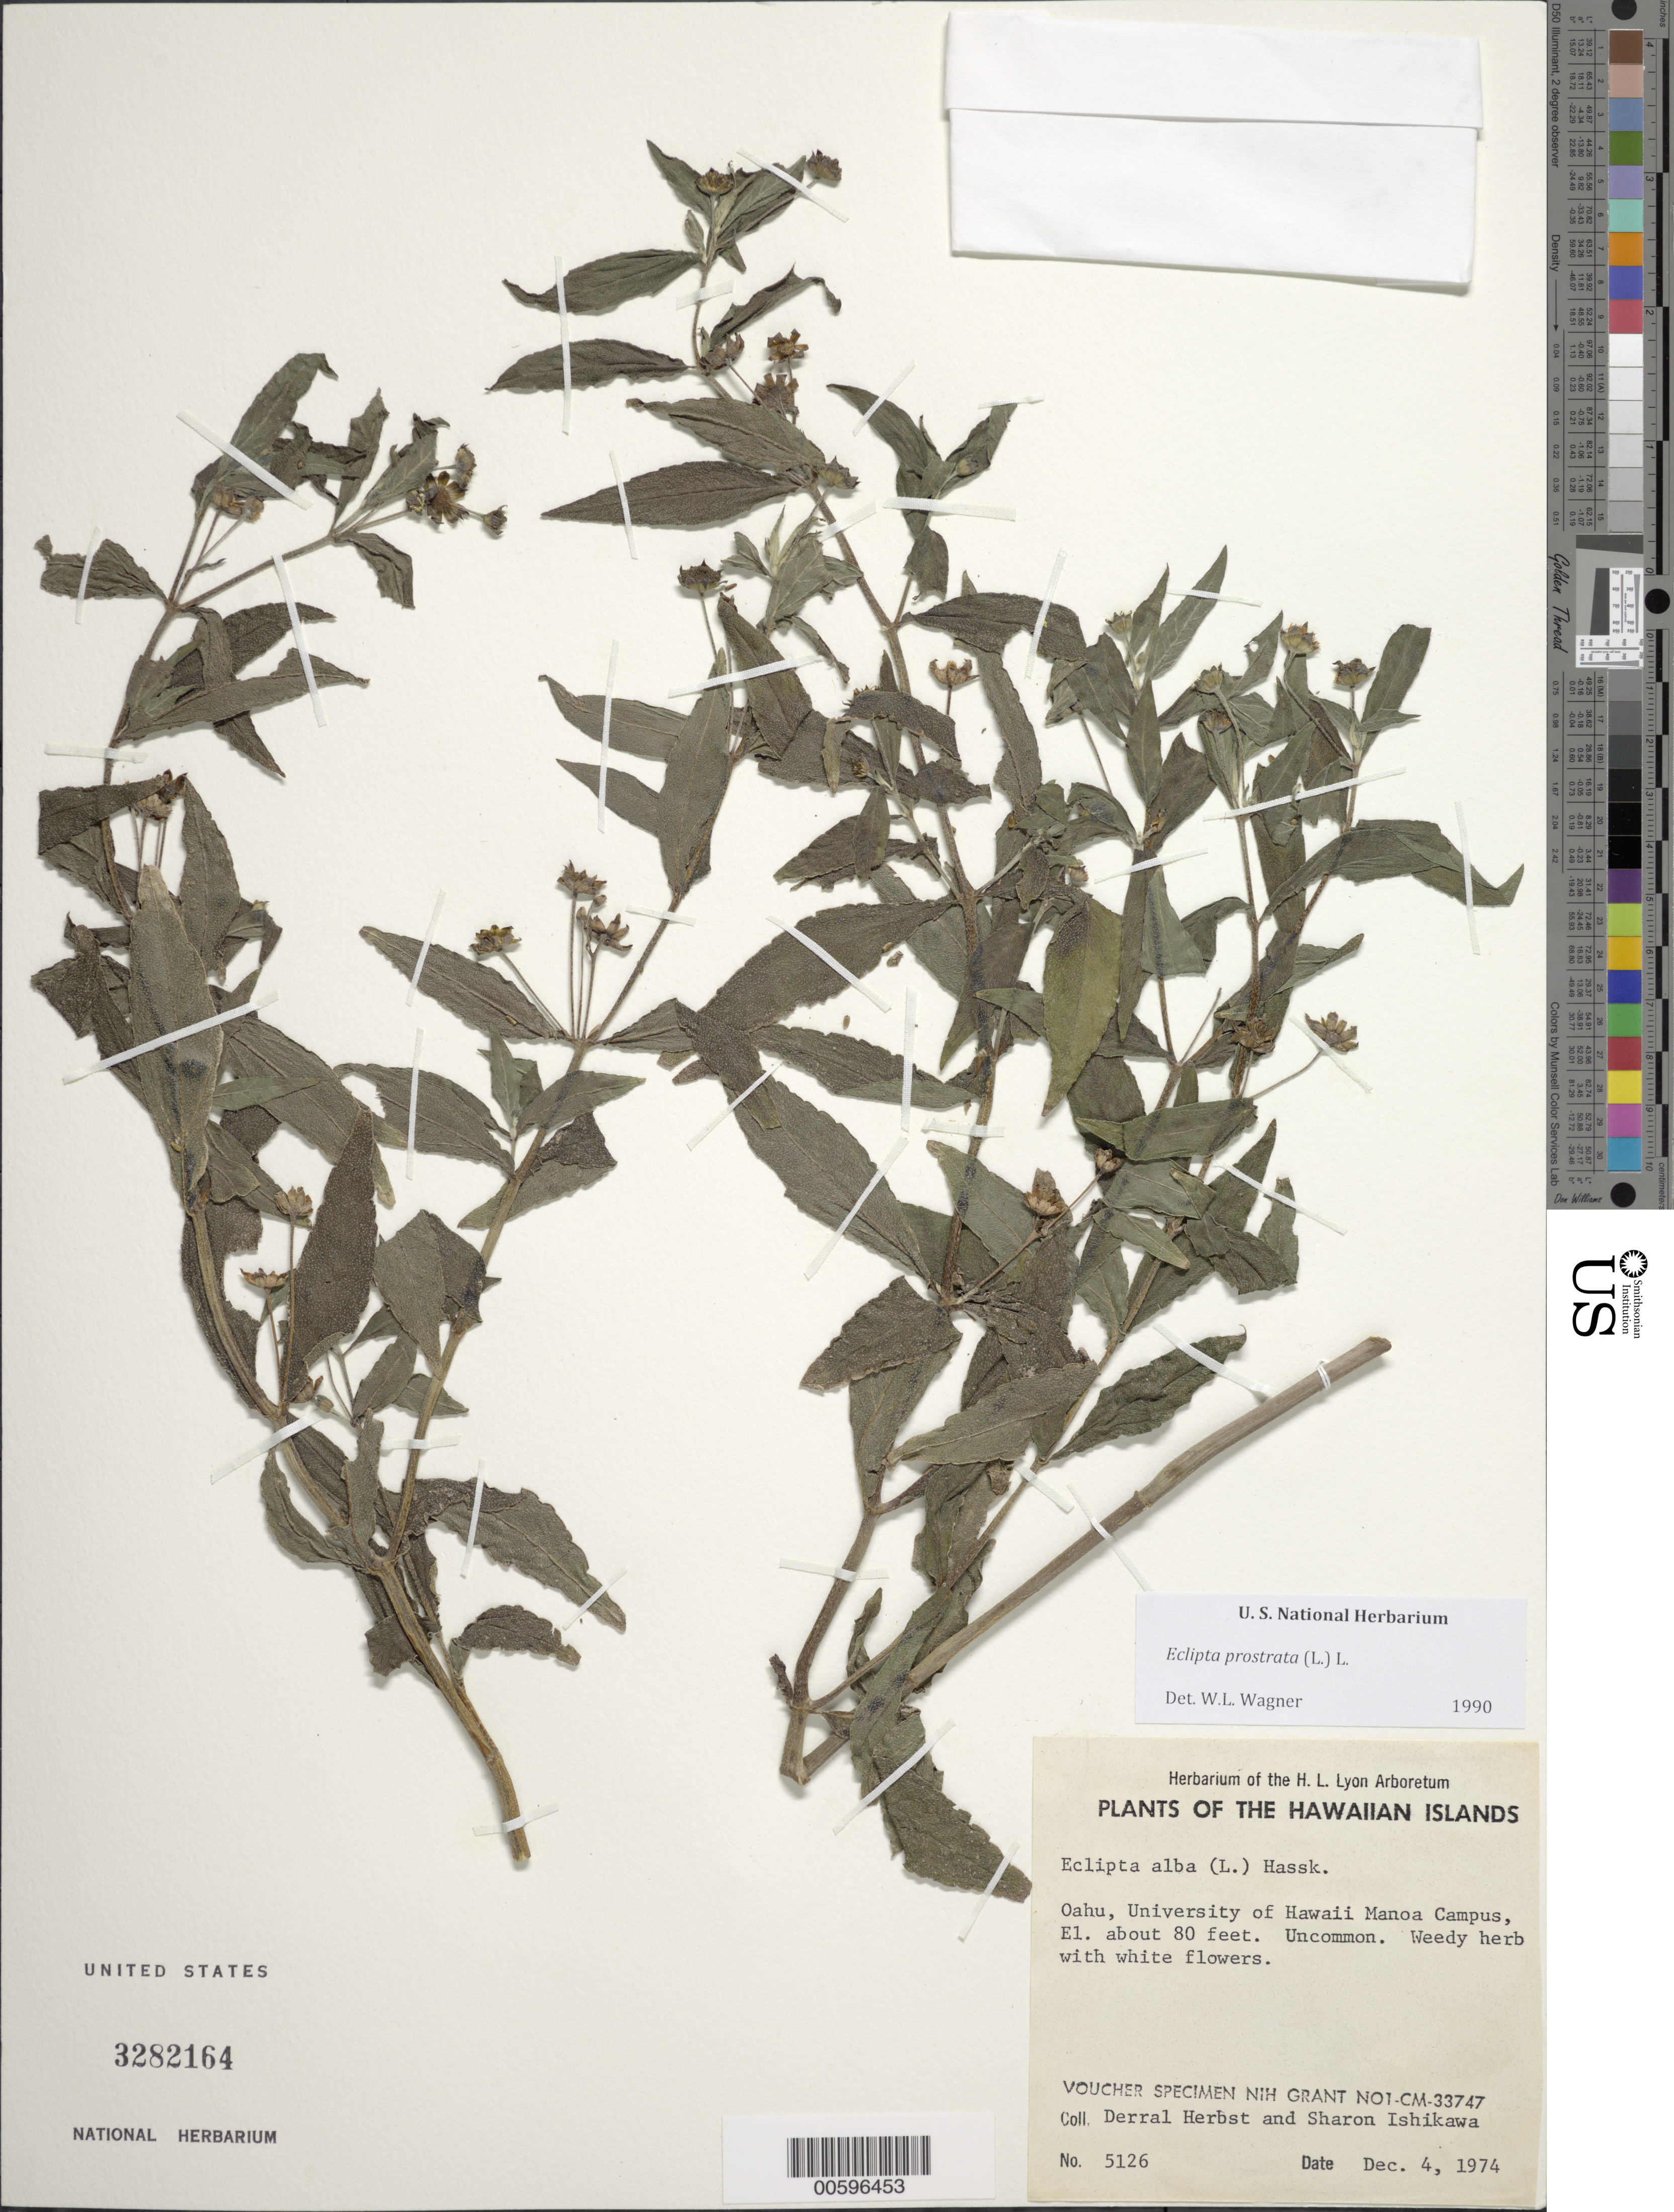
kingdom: Plantae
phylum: Tracheophyta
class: Magnoliopsida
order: Asterales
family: Asteraceae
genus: Eclipta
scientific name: Eclipta prostrata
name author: (L.) L.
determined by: Wagner, W. L., (BOT), Smithsonian Institution - National Museum of Natural History (UNITED STATES)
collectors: D. R. Herbst & S. Ishikawa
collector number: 5126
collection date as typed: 4 Dec 1974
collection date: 1974-12-04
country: United States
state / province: Hawaii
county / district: Honolulu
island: Oahu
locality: University of Hawaii Manoa Campus.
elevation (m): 24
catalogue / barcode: US 3282164